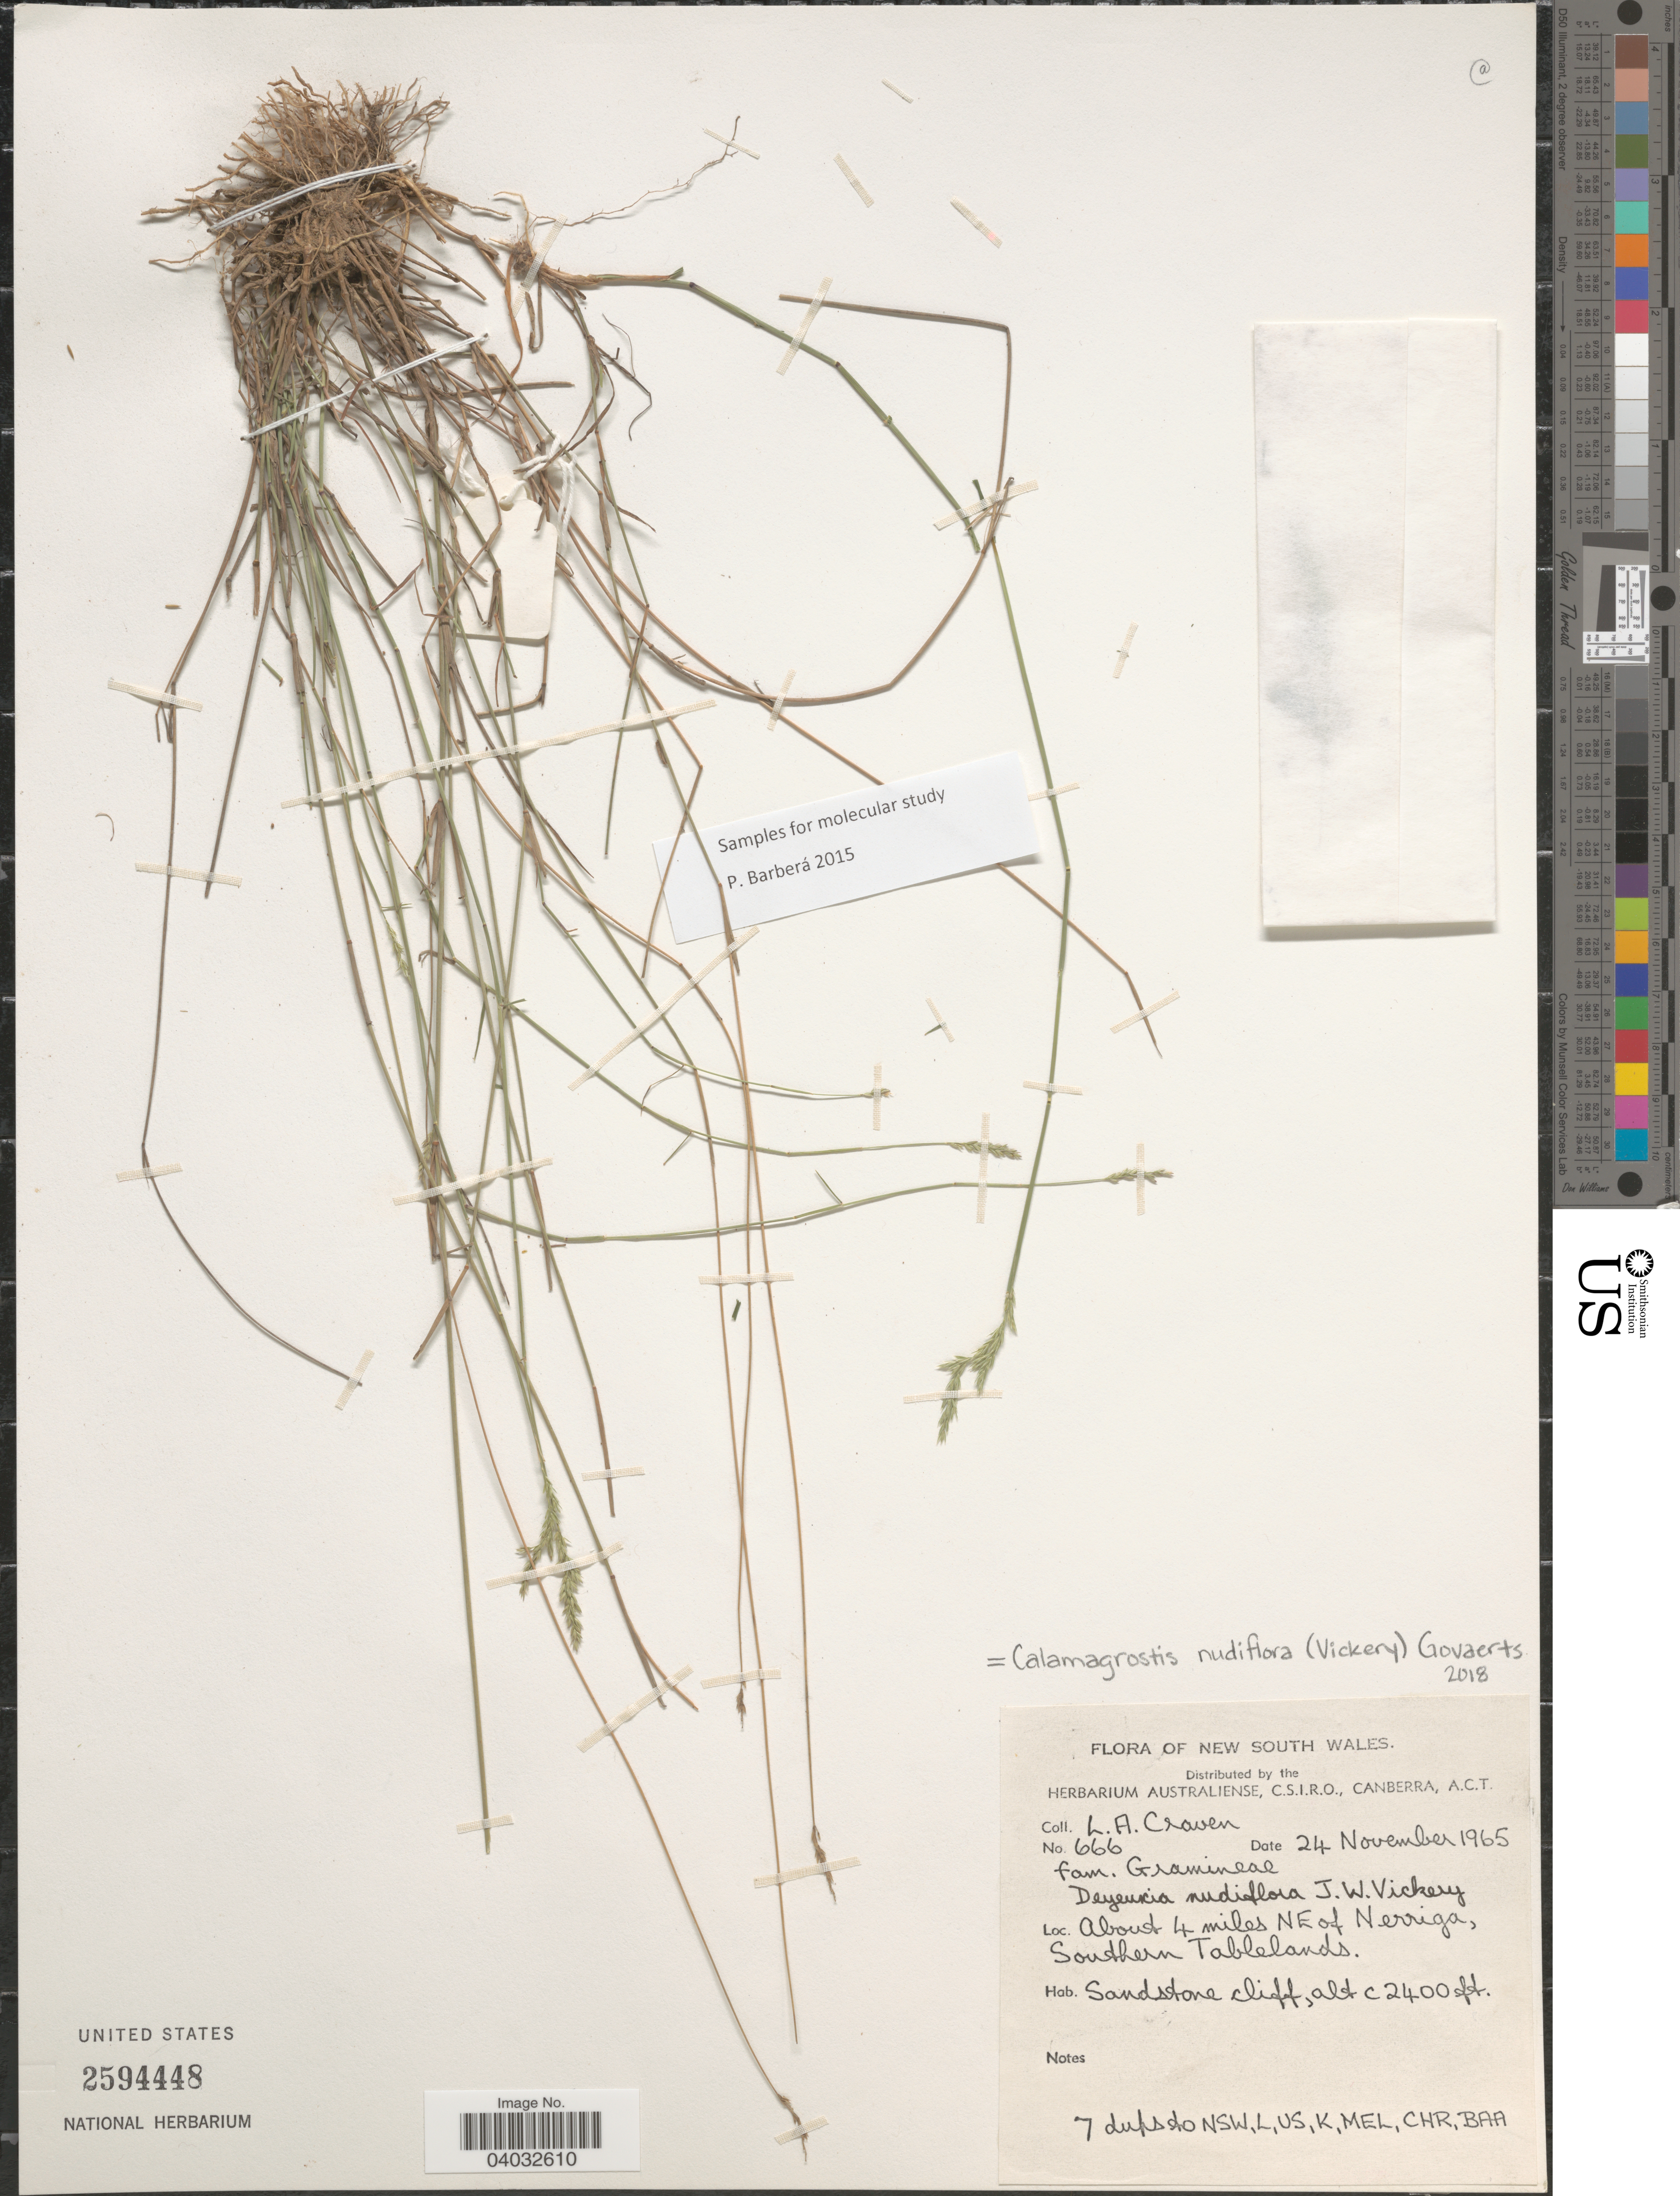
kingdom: Plantae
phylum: Tracheophyta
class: Liliopsida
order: Poales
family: Poaceae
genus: Calamagrostis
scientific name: Calamagrostis nudiflora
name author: (Vickery) Govaerts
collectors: L. A. Craven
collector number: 666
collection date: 1965-11-24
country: Australia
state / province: New South Wales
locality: About 4 miles NE of Nerriga, Southern Tablelands.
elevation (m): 732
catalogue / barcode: US 2594448